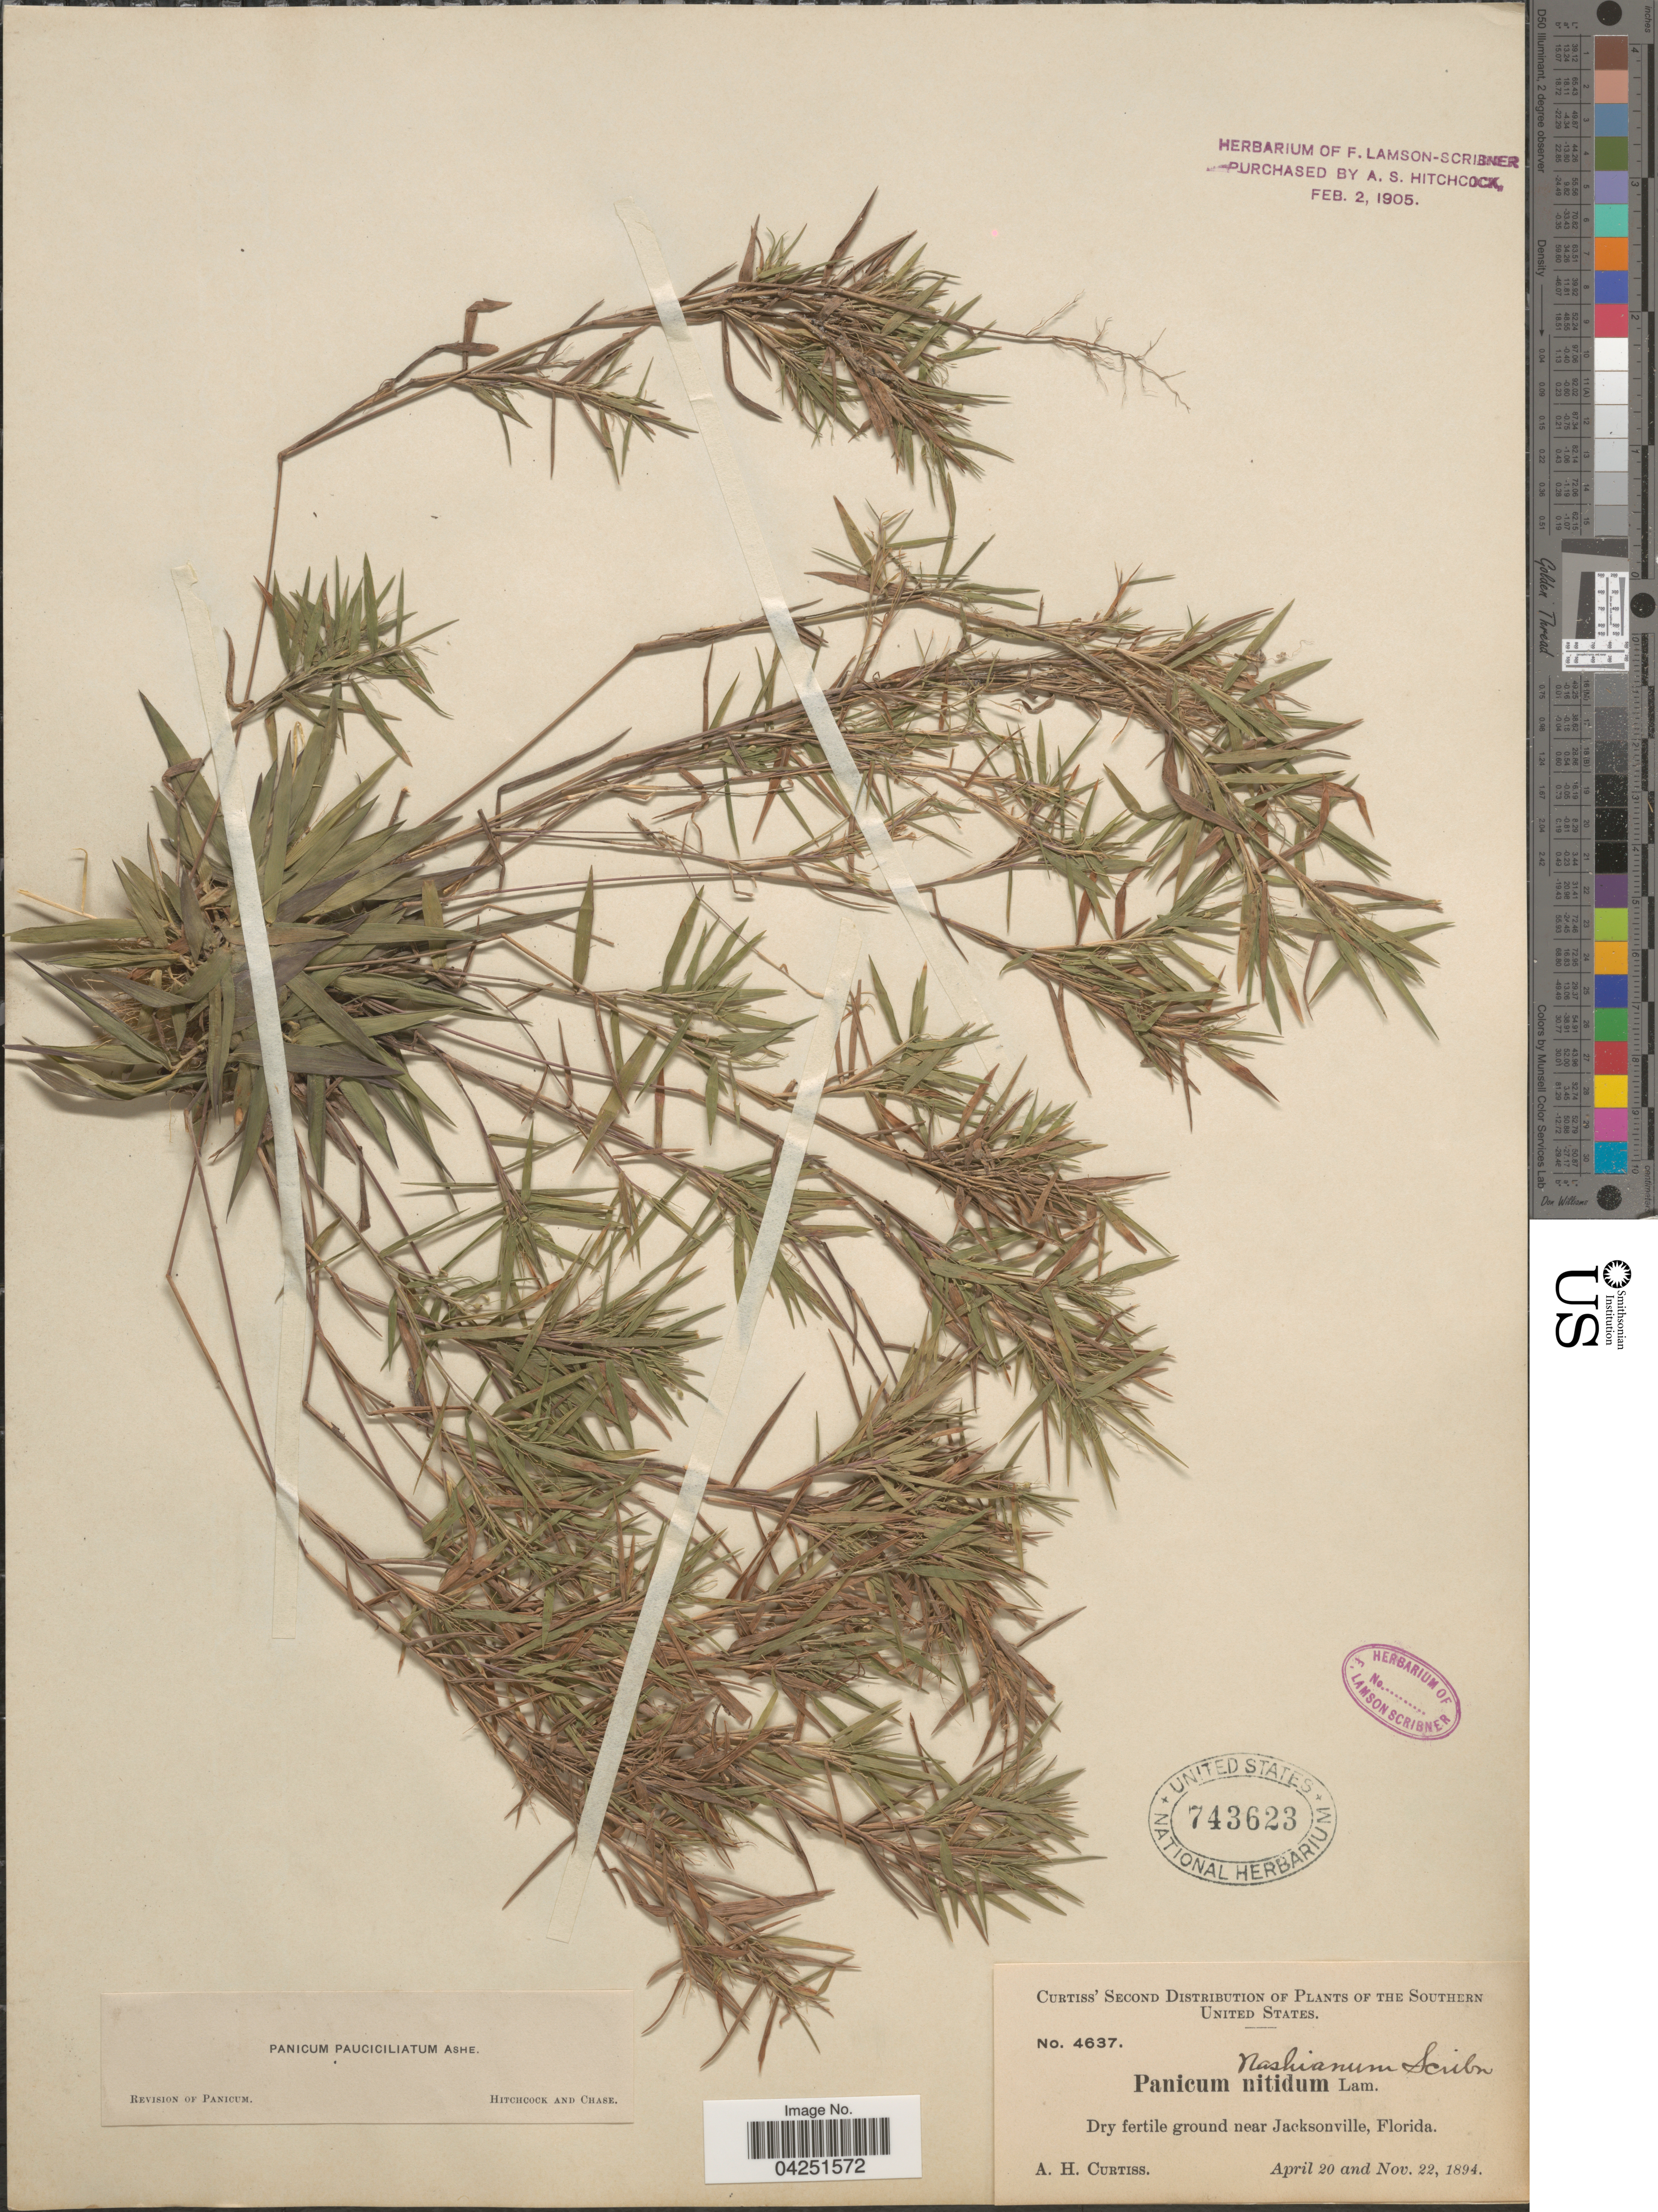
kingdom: Plantae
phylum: Tracheophyta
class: Liliopsida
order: Poales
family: Poaceae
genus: Dichanthelium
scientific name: Dichanthelium acuminatum var. acuminatum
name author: (Sw.) Gould & C.A. Clark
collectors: A. H. Curtiss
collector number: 4637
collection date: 1894-04-20/1894-11-22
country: United States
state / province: Florida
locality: Southern United States. Dry fertile ground near Jacksonville.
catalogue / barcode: US 743623